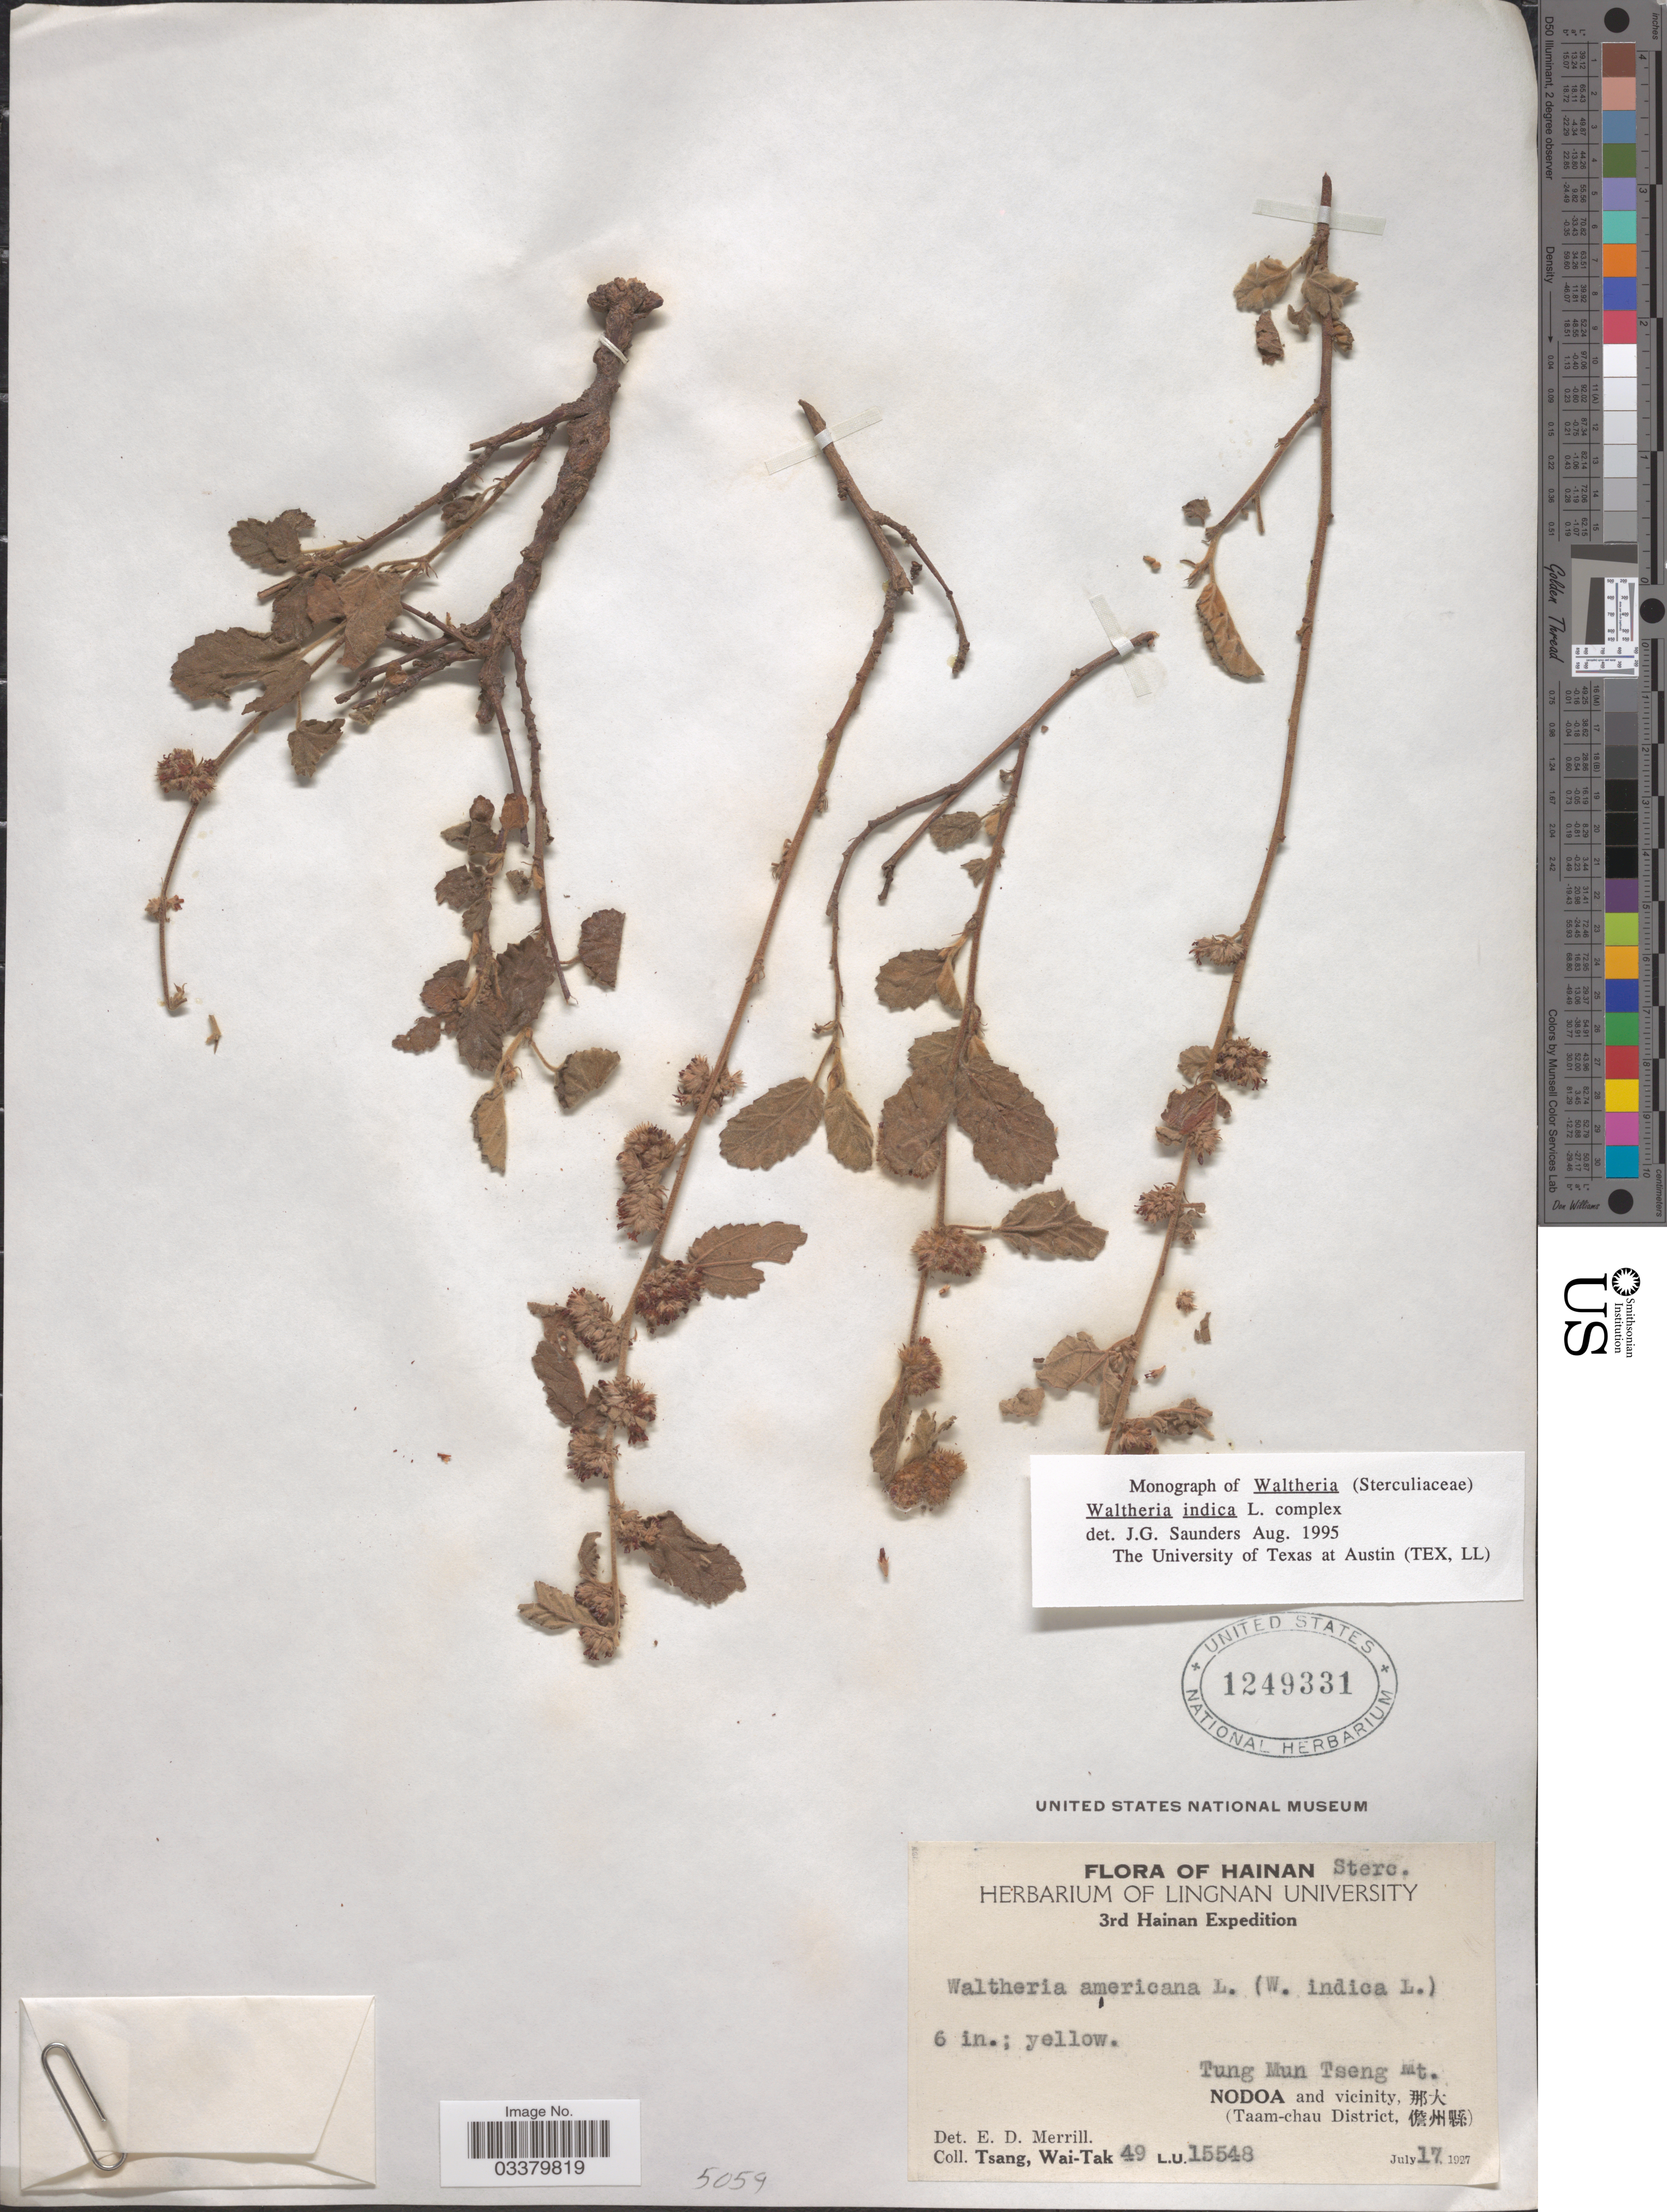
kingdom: Plantae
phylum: Tracheophyta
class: Magnoliopsida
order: Malvales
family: Malvaceae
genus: Waltheria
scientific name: Waltheria indica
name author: L.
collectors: W. T. Tsang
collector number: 49 L.U. 15548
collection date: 1927-07-17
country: China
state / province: Hainan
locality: Tung Mun Tseng Mt. Nodoa and vicinity, X. (Taam-chau District, X).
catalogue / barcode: US 1249331